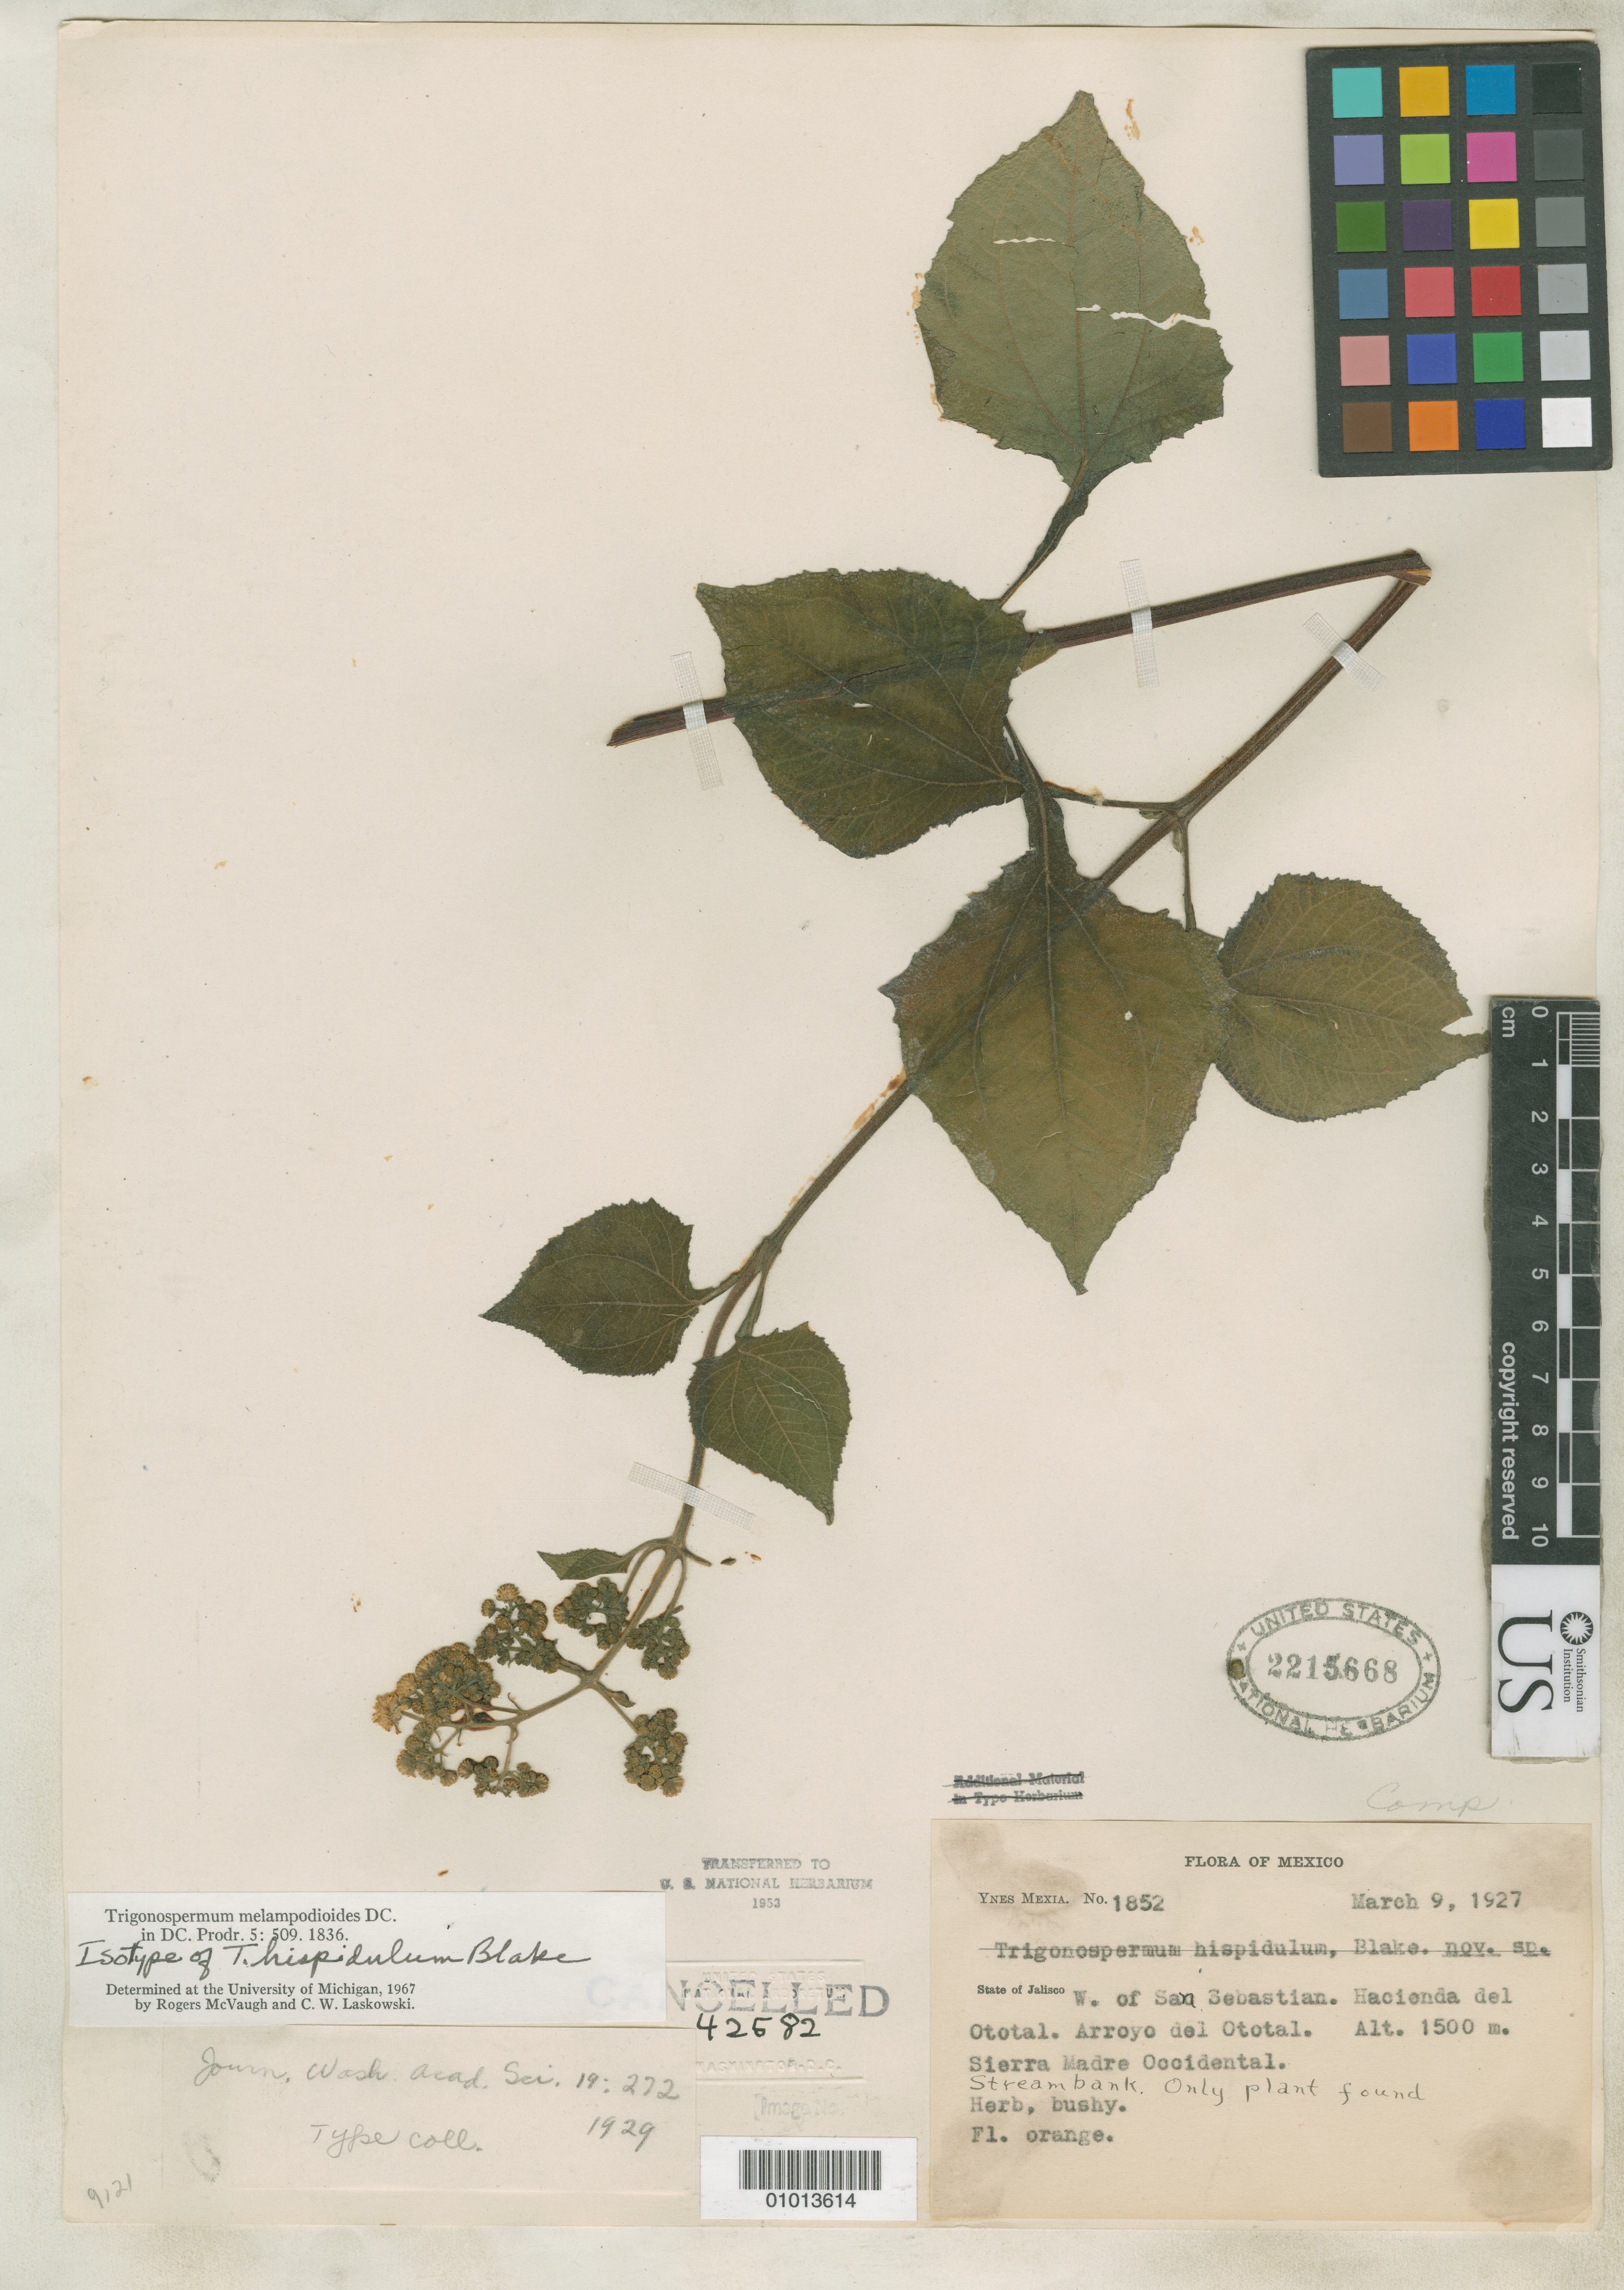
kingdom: Plantae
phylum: Tracheophyta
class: Magnoliopsida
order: Asterales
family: Asteraceae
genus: Trigonospermum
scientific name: Trigonospermum hispidulum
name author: S.F. Blake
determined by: McVaugh, R.; Laskowski, C. W.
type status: Isotype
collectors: Y. Mexia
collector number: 1852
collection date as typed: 09 Mar 1927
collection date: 1927-03-09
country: Mexico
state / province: Jalisco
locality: W of San Sebastian, Hacienda de Ototal, Arroyo de Orotal, Sierra Madre Occidental.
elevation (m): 1500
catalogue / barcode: US 2215668